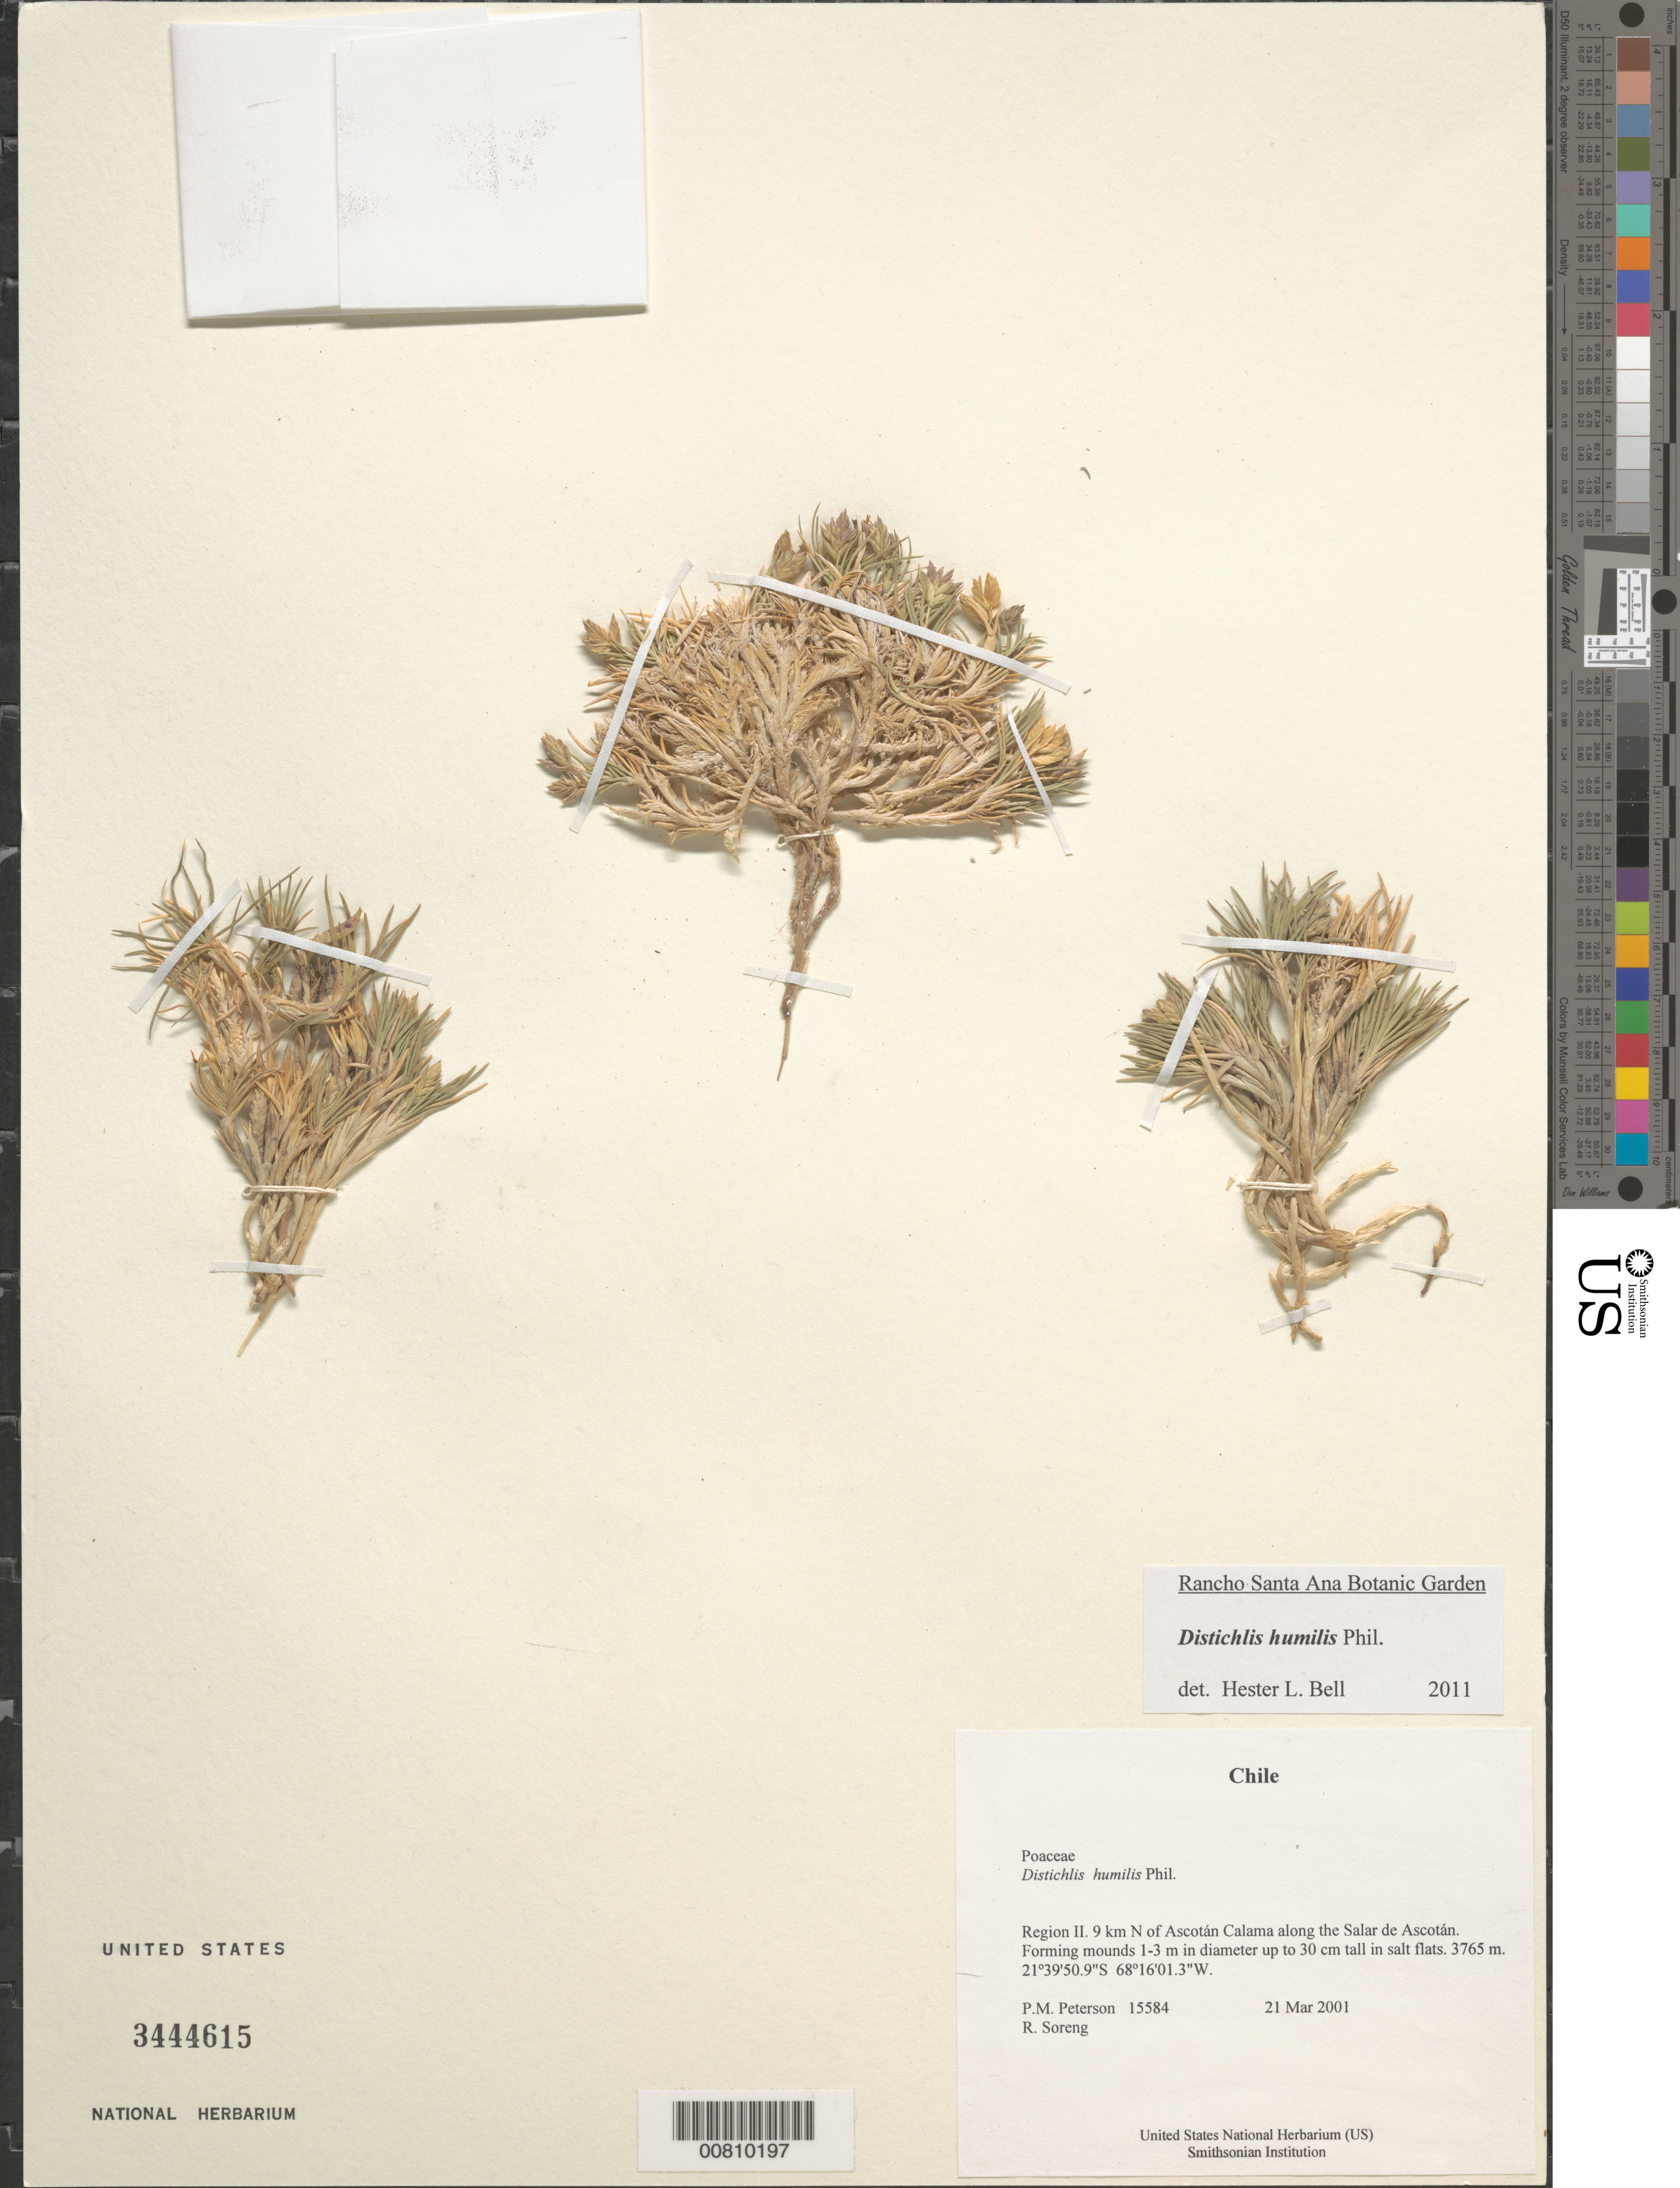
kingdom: Plantae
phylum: Tracheophyta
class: Liliopsida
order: Poales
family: Poaceae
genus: Distichlis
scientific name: Distichlis humilis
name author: Phil.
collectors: P. M. Peterson & R. J. Soreng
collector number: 15584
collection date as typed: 21 Mar 2001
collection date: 2001-03-21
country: Chile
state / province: Antofagasta (II)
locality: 9 km N of Ascotán Calama along the Salar de Ascotán. Forming mounds 1-3 m in diameter up to 30 cm tall in salt flats.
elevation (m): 3765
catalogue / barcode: US 3444615